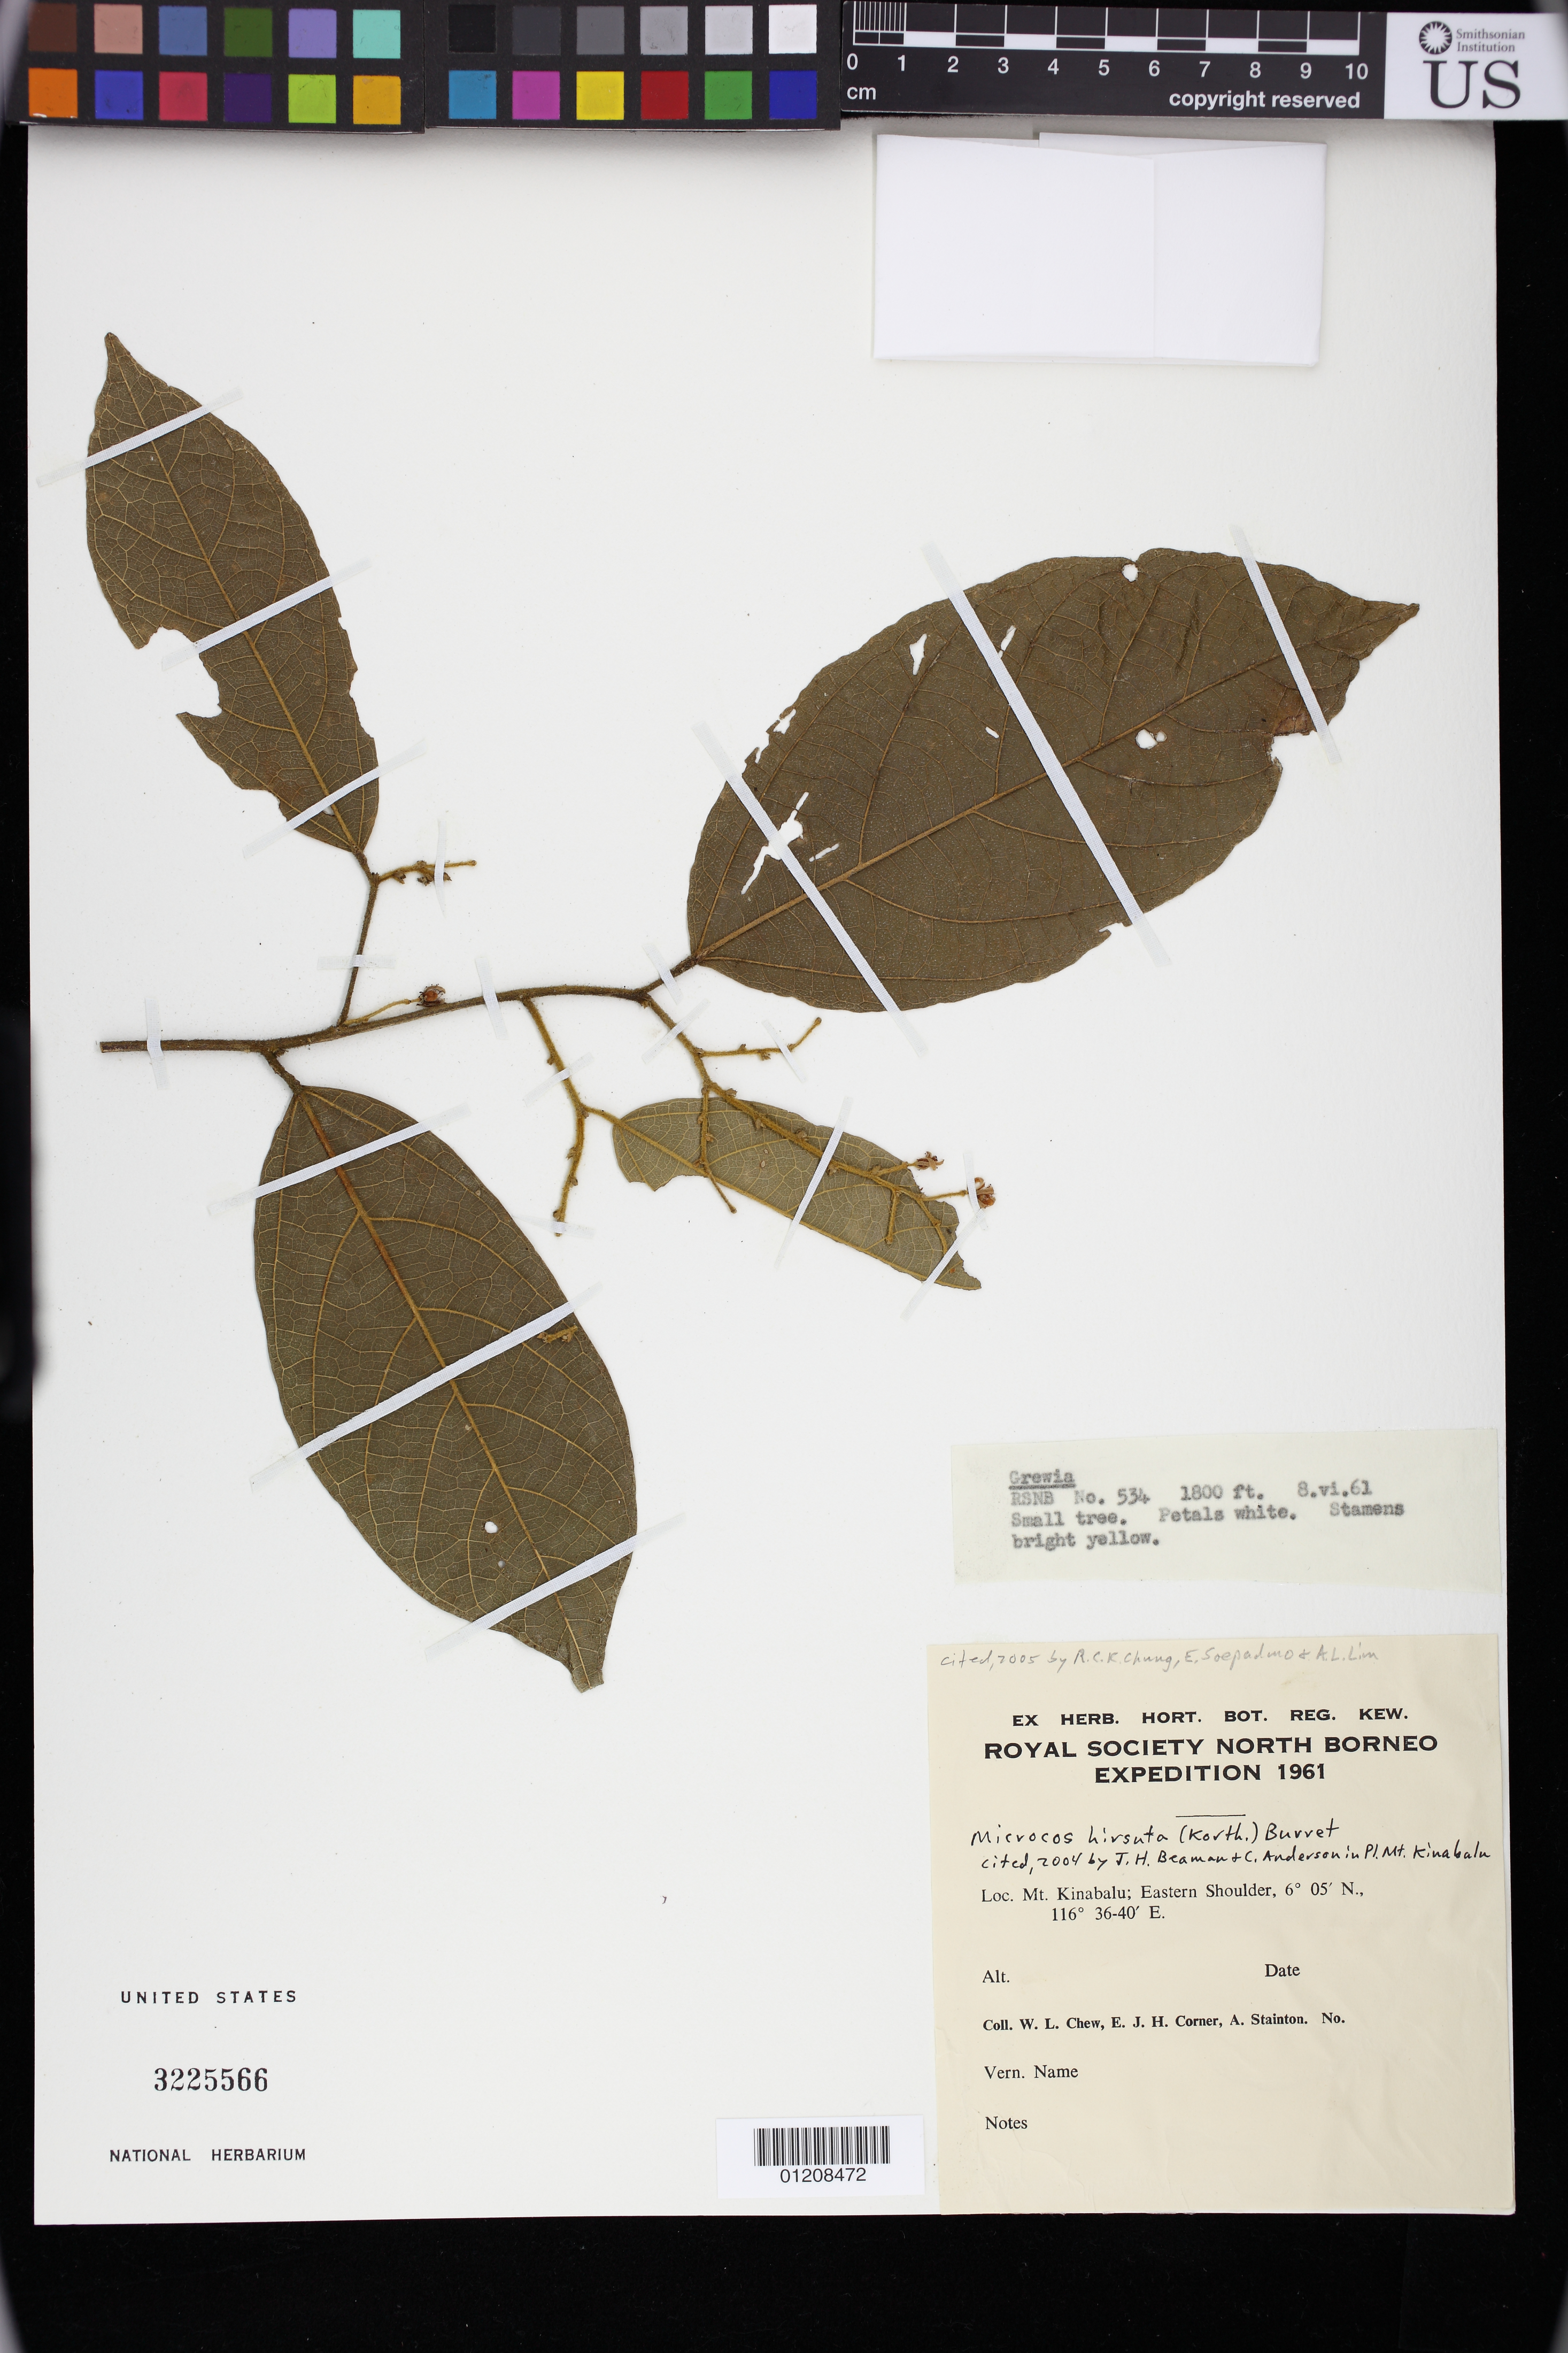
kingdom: Plantae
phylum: Tracheophyta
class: Magnoliopsida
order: Malvales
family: Malvaceae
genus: Microcos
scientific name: Microcos hirsuta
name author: (Korth.) Burret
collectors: W. Chew, E. Corner & A. Stainton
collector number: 534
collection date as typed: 23 Jun 1961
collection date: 1961-06-23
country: Malaysia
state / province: Sabah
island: Borneo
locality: Mt. Kinabalu; Eastern Shoulder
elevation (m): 2438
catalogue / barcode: US 3225566